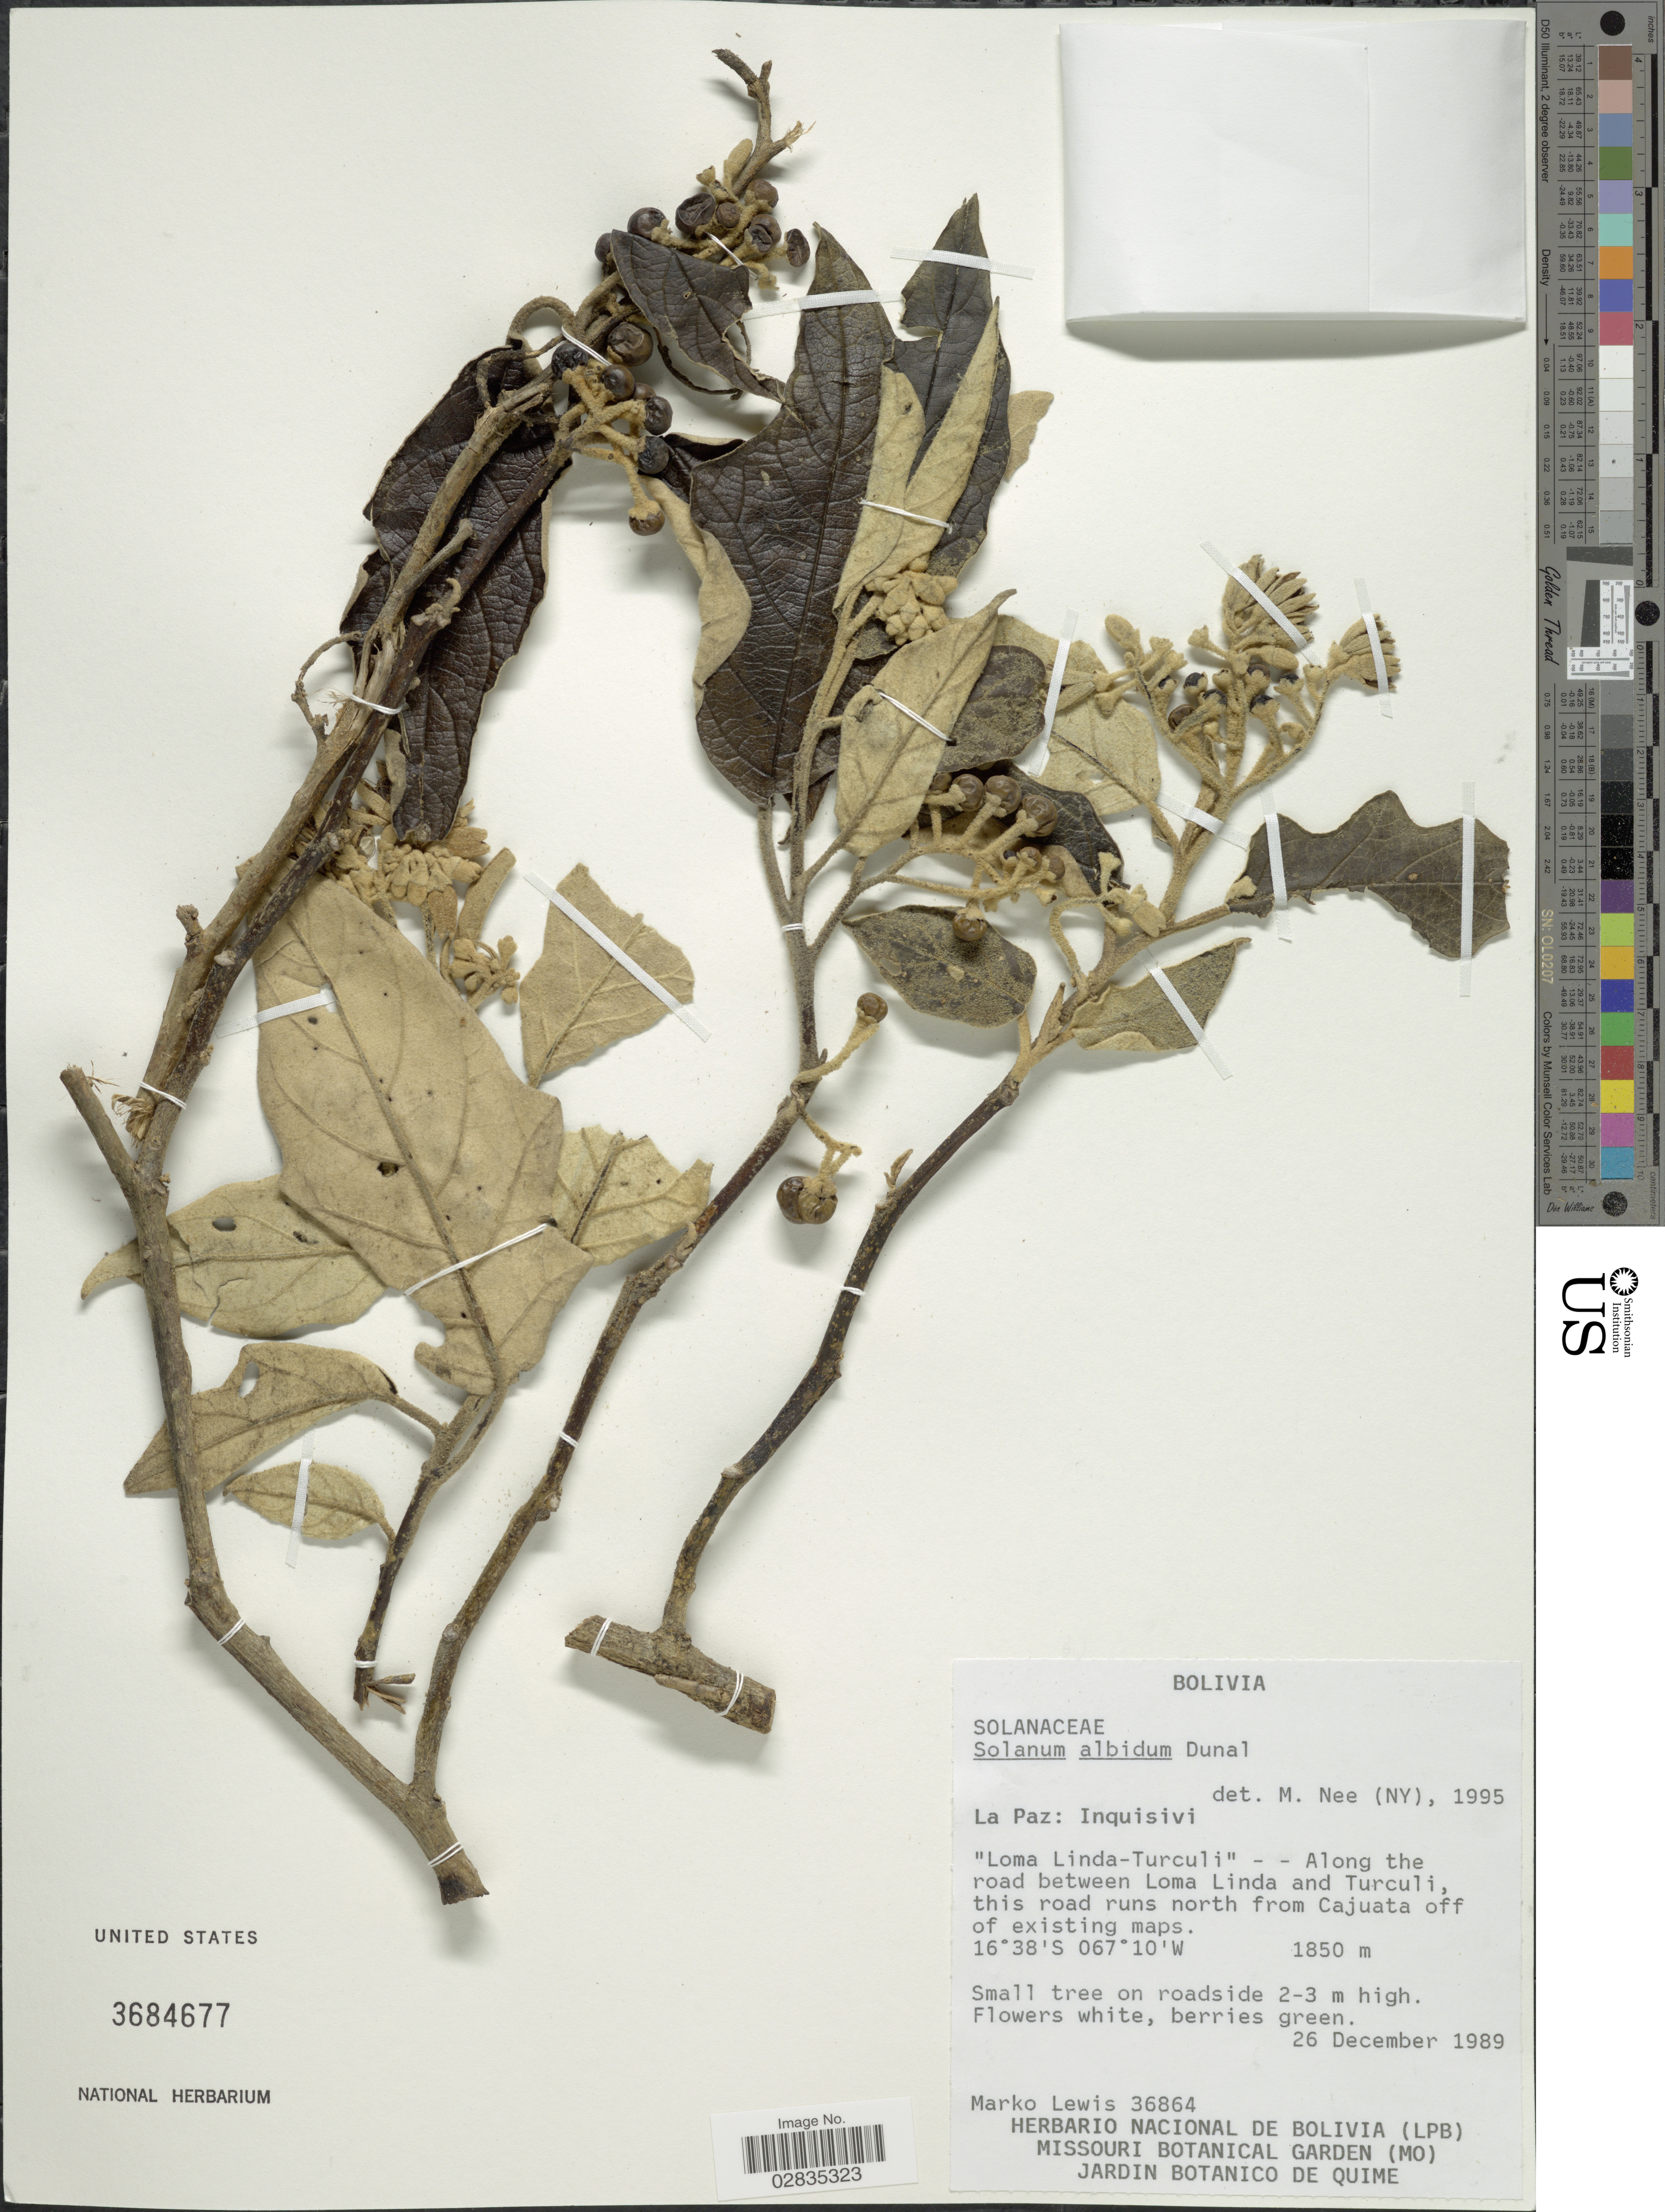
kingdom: Plantae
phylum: Tracheophyta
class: Magnoliopsida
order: Solanales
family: Solanaceae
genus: Solanum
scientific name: Solanum albidum var. albidum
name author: Dunal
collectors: M. A. Lewis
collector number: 36864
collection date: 1989-12-26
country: Bolivia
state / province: La Paz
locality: Inquisivi. "Loma Linda-Turculi"-- Along the road between Loma Linda and Turculi, this road runs north from Cajuata off of existing maps.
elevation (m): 1850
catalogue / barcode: US 3684677